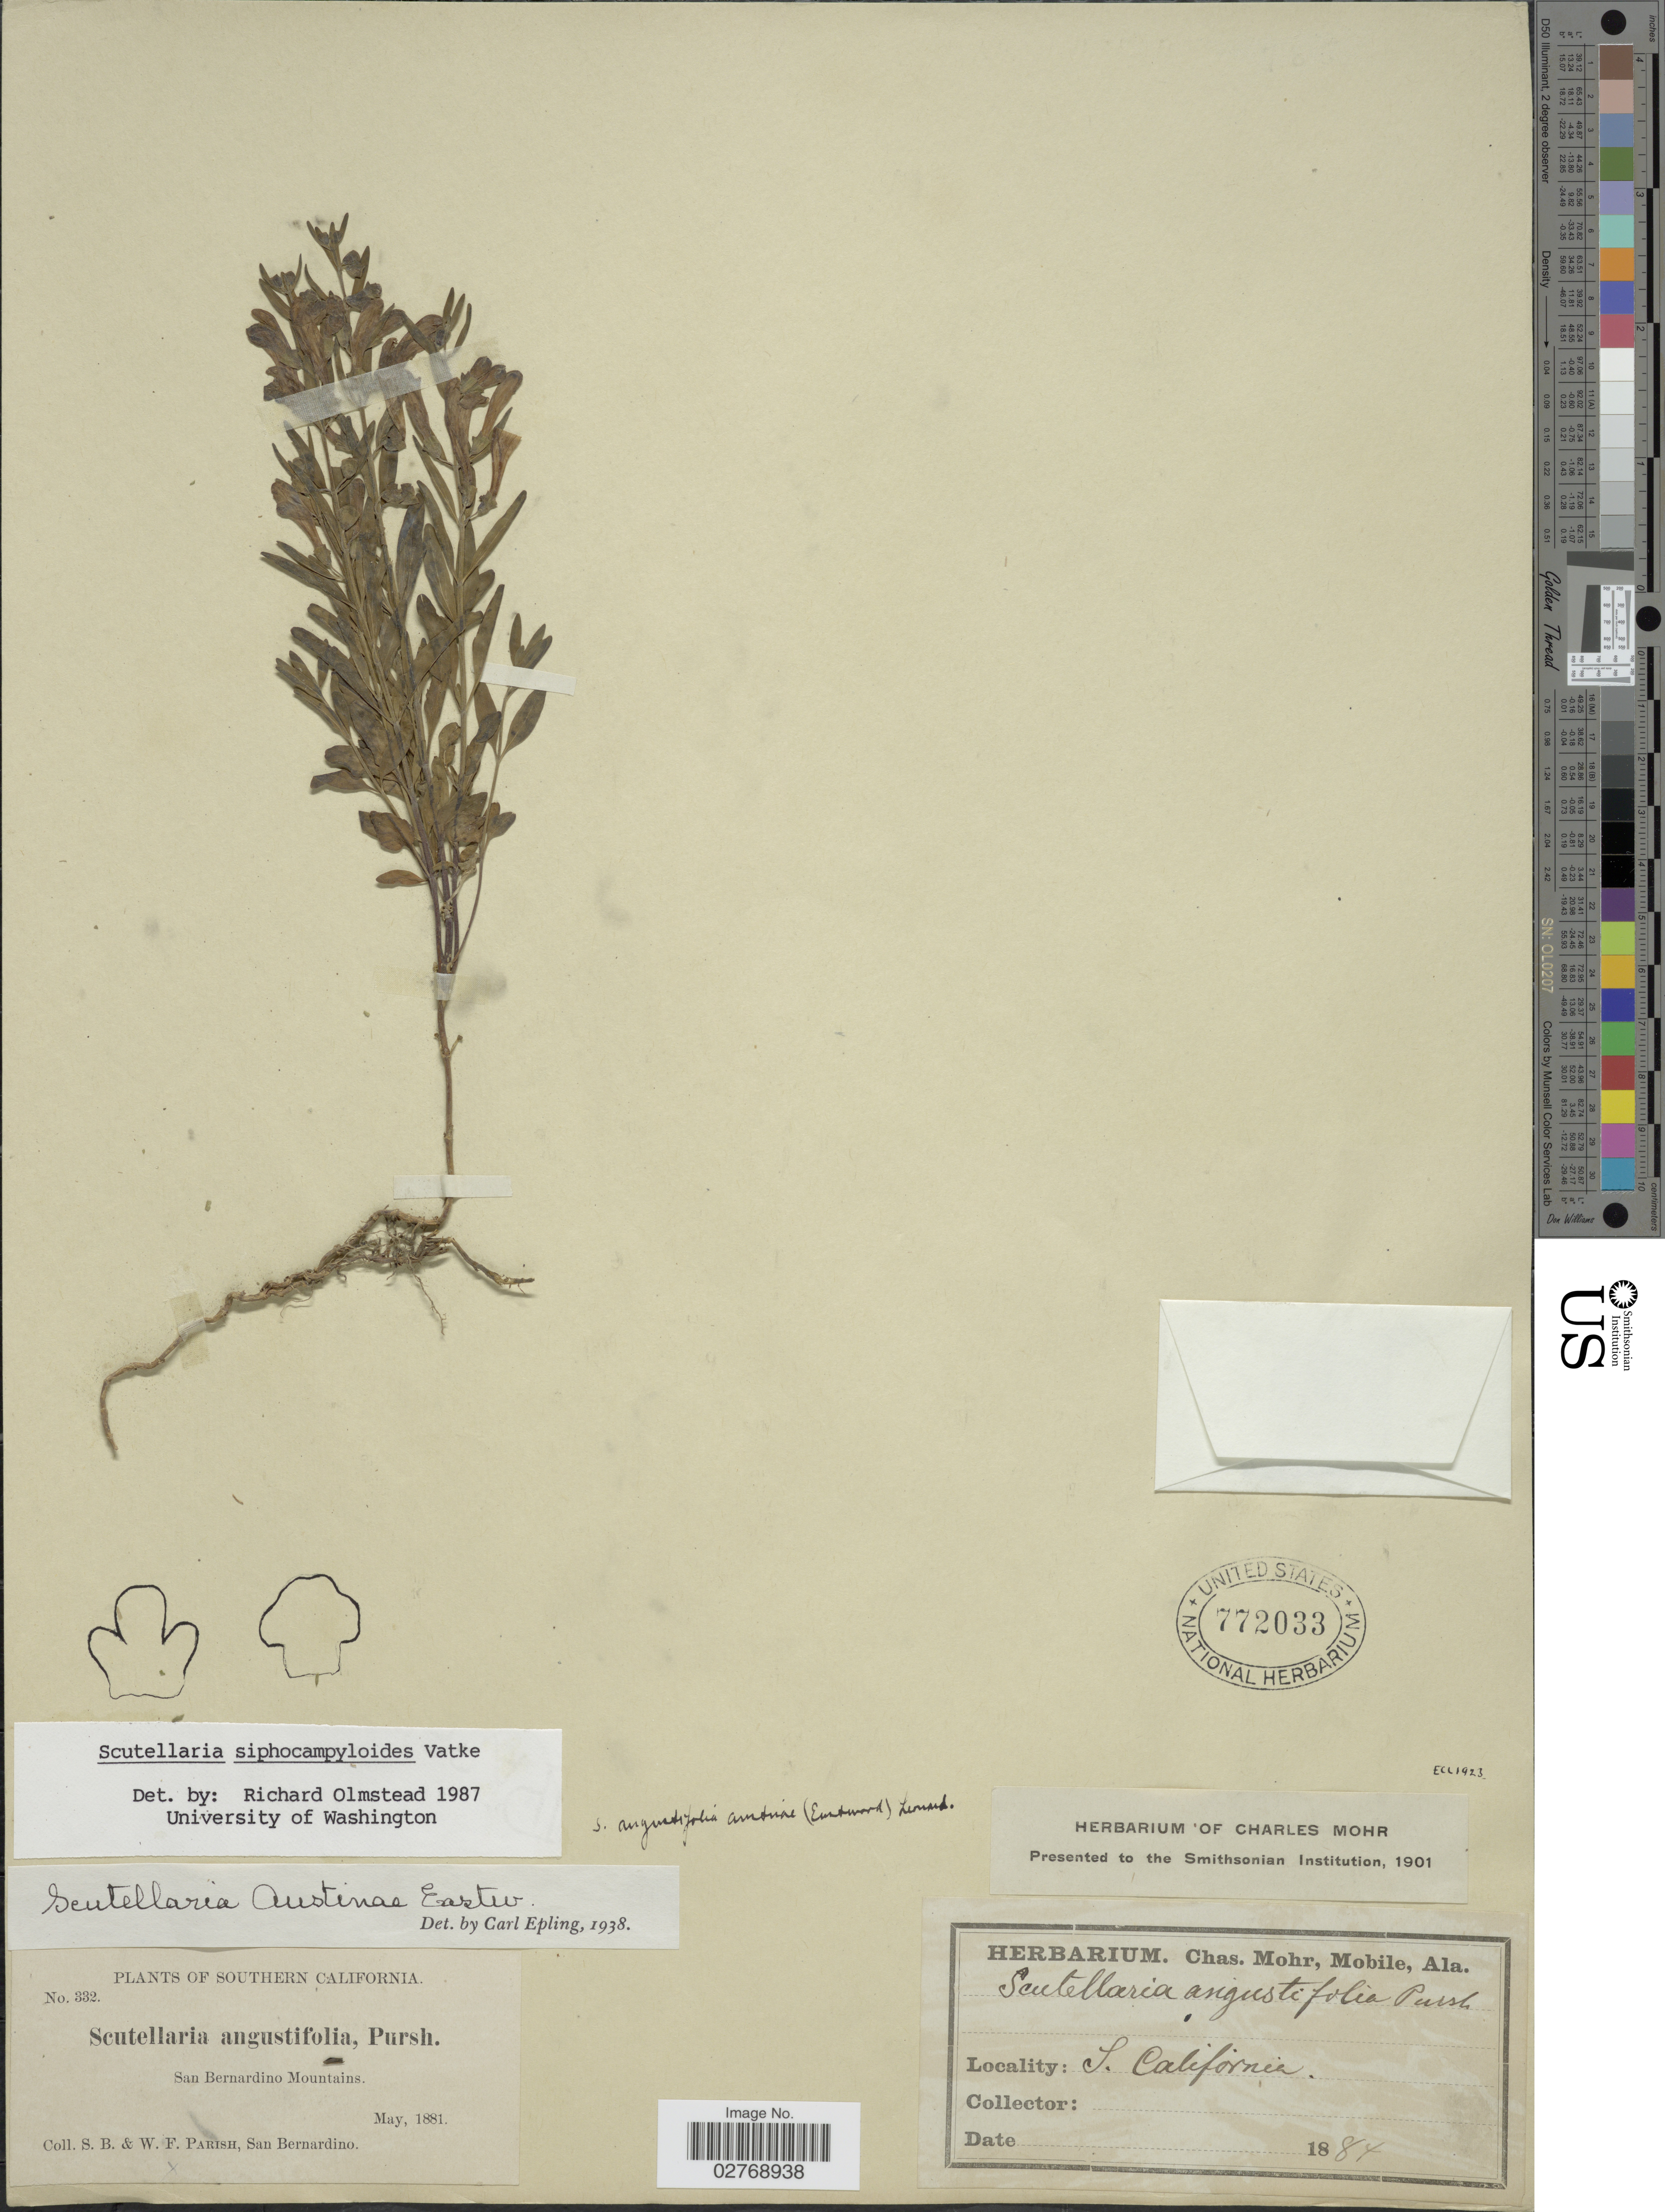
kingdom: Plantae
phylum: Tracheophyta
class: Magnoliopsida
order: Lamiales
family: Lamiaceae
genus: Scutellaria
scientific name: Scutellaria siphocampyloides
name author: Vatke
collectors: S. B. Parish & W. F. Parish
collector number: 332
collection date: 1881-05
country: United States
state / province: California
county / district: San Bernardino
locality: Southern California. San Bernardino Mountains.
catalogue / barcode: US 772033